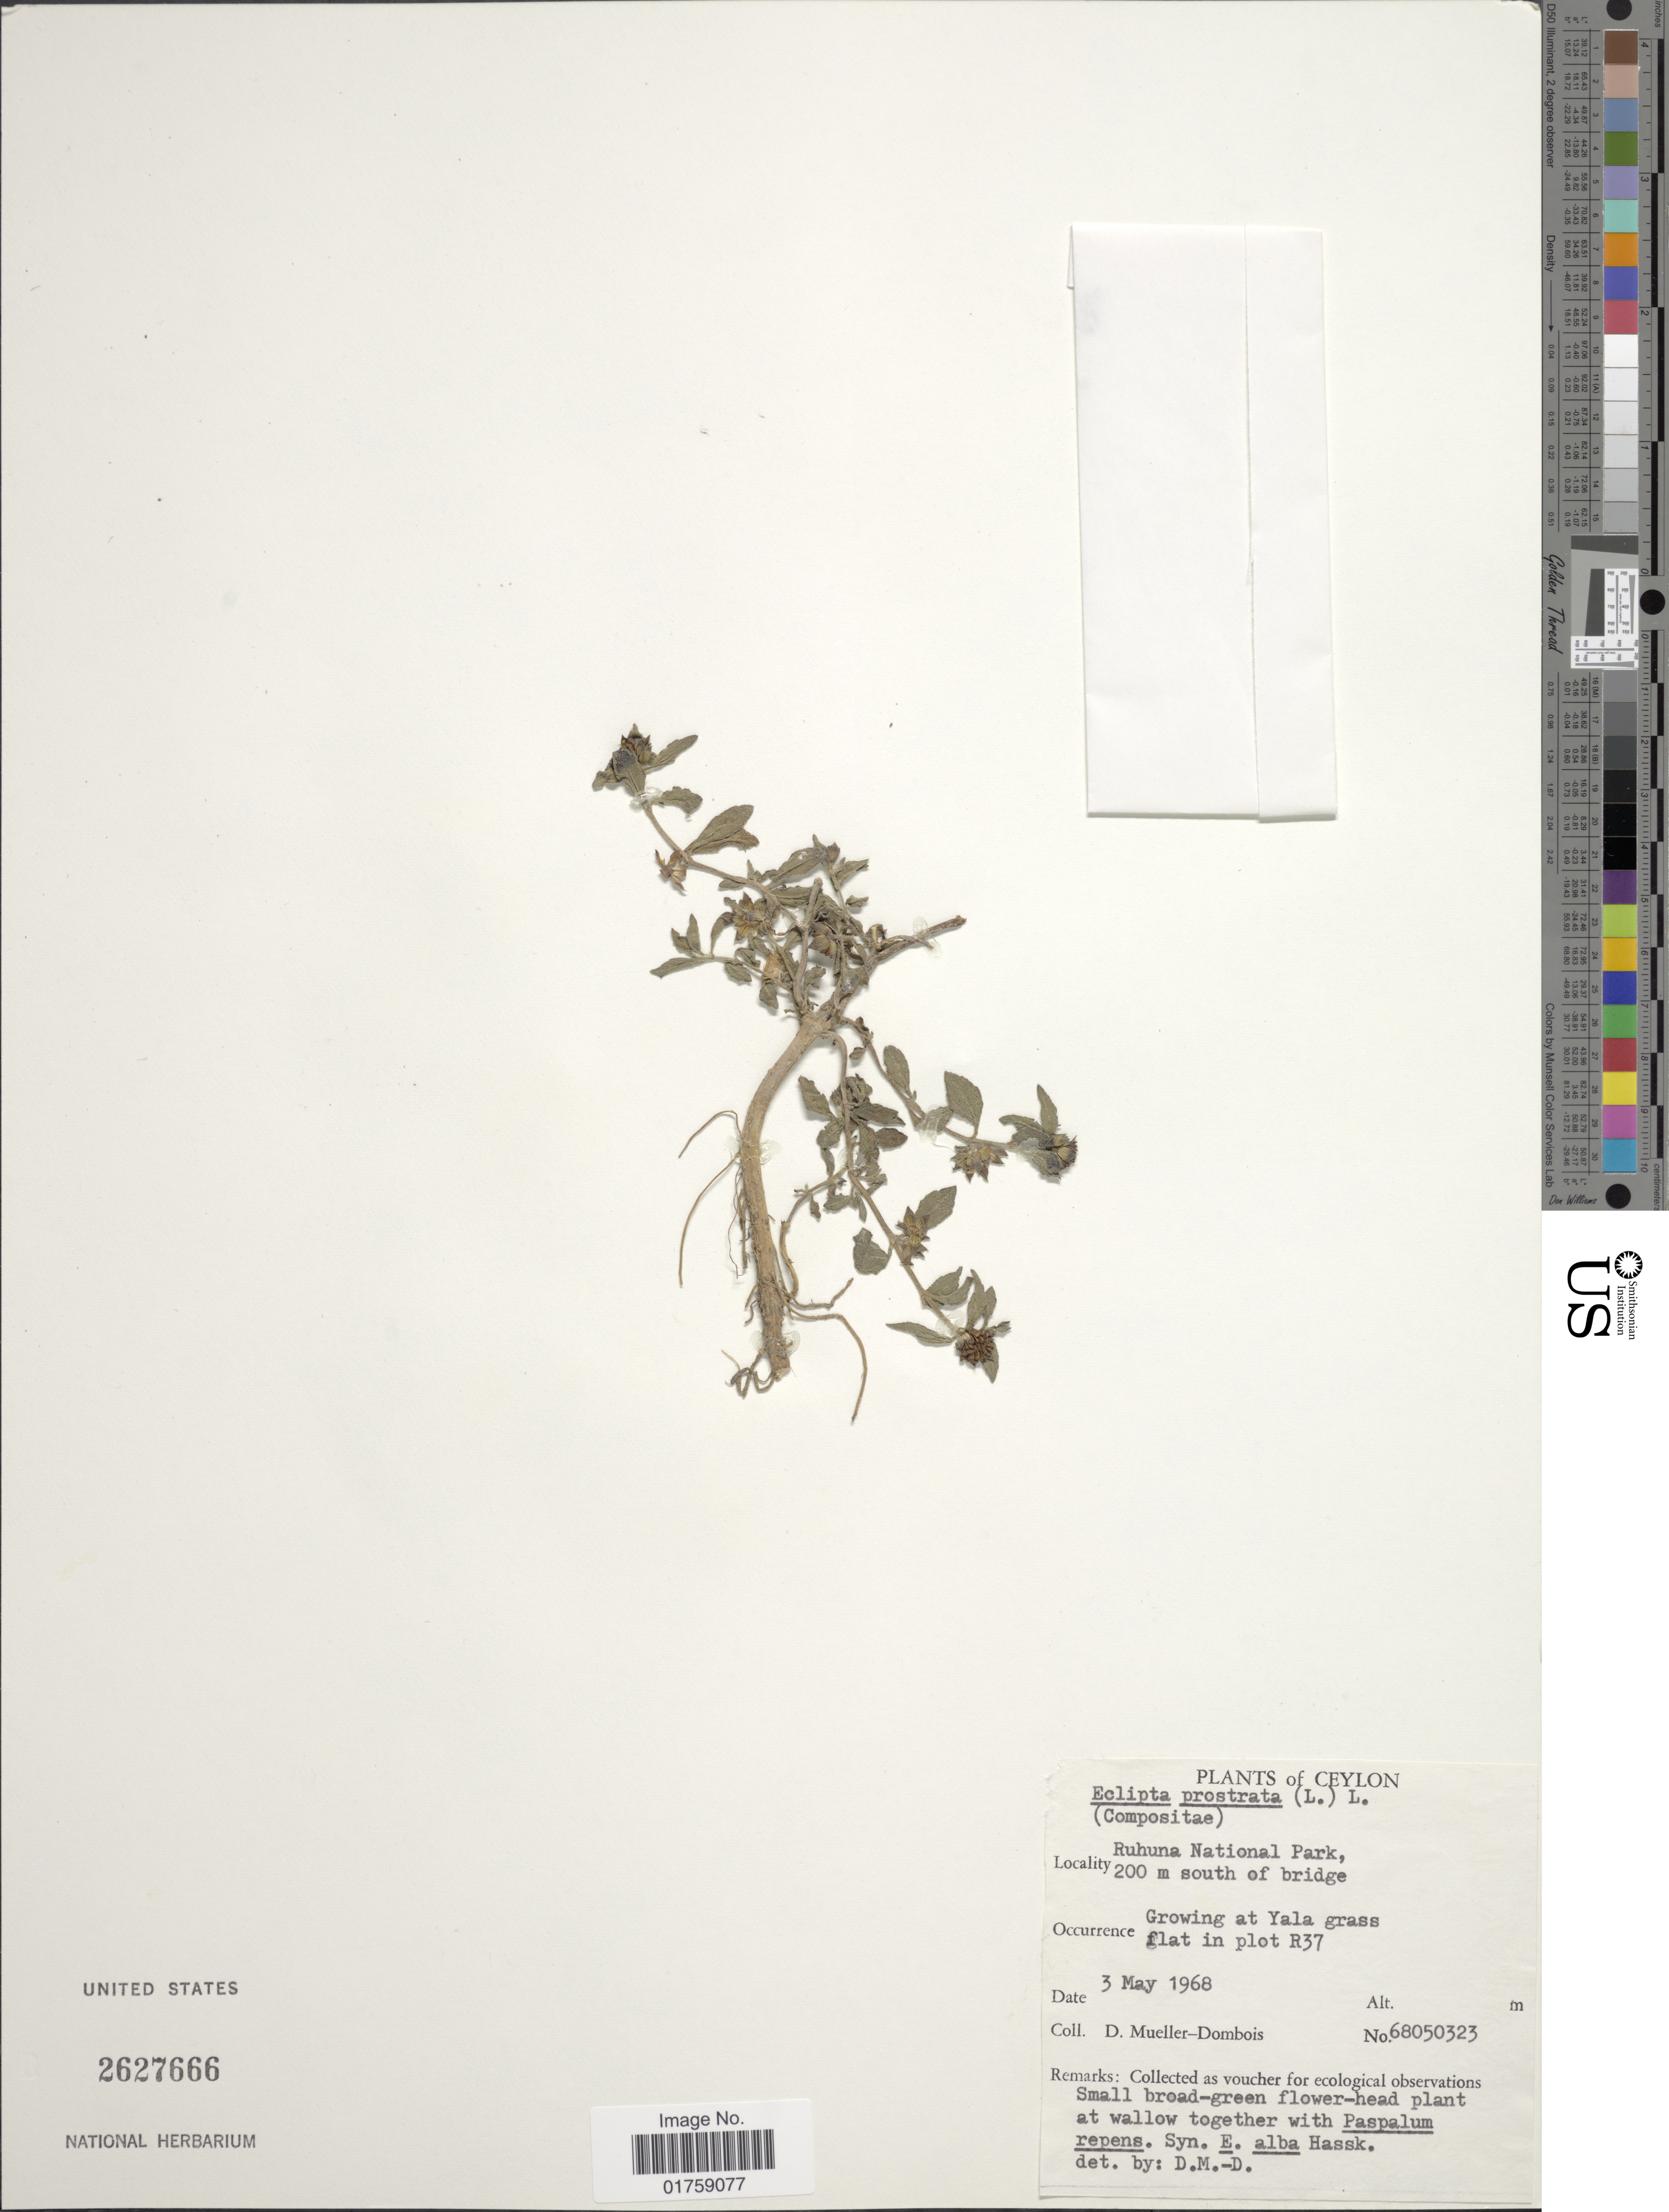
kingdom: Plantae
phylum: Tracheophyta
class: Magnoliopsida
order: Asterales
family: Asteraceae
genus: Eclipta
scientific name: Eclipta prostrata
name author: (L.) L.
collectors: D. Mueller-Dombois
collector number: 68050323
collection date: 1968-05-03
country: Sri Lanka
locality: Ceylon. Ruhuna National Park, 200 m south of bridge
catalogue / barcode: US 2627666